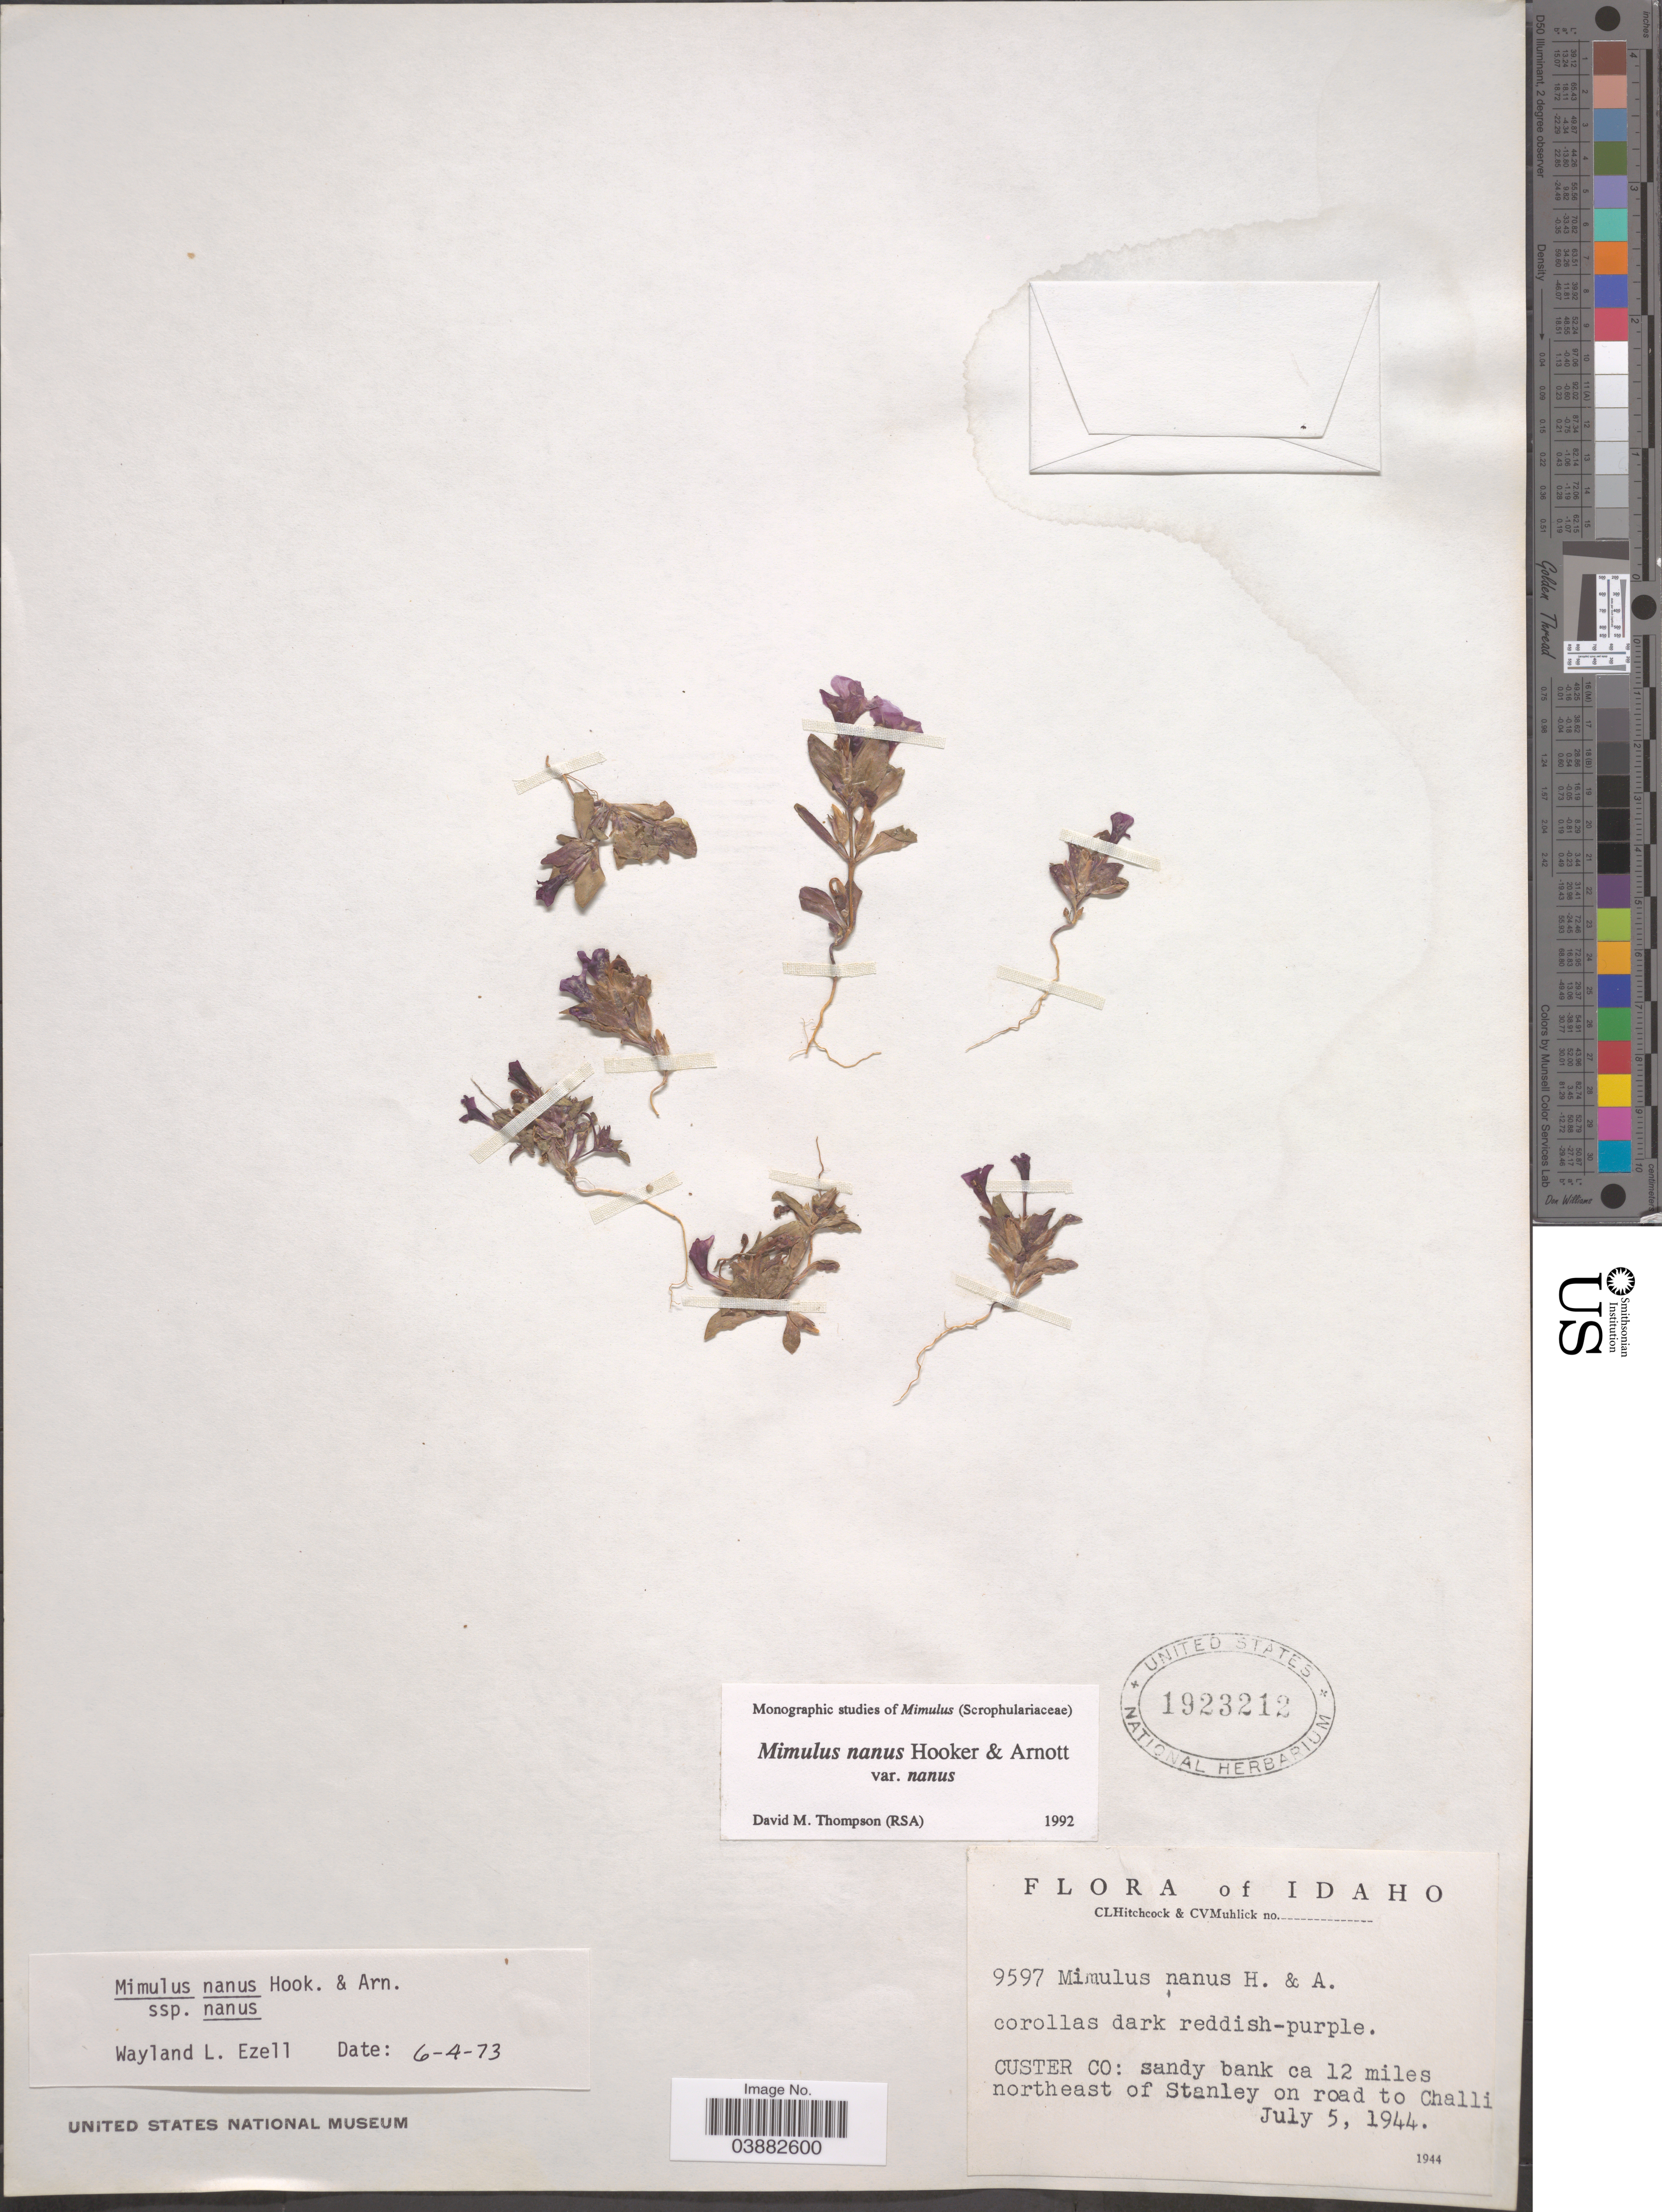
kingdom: Plantae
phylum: Tracheophyta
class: Magnoliopsida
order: Lamiales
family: Phrymaceae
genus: Mimulus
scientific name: Mimulus nanus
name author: Hook. & Arn.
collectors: C. L. Hitchcock & C. V. Muhlick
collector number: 9597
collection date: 1944-07-05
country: United States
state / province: Idaho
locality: Custer Co: ca 12 miles northeast of Stanley on road to Challi.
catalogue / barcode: US 1923212